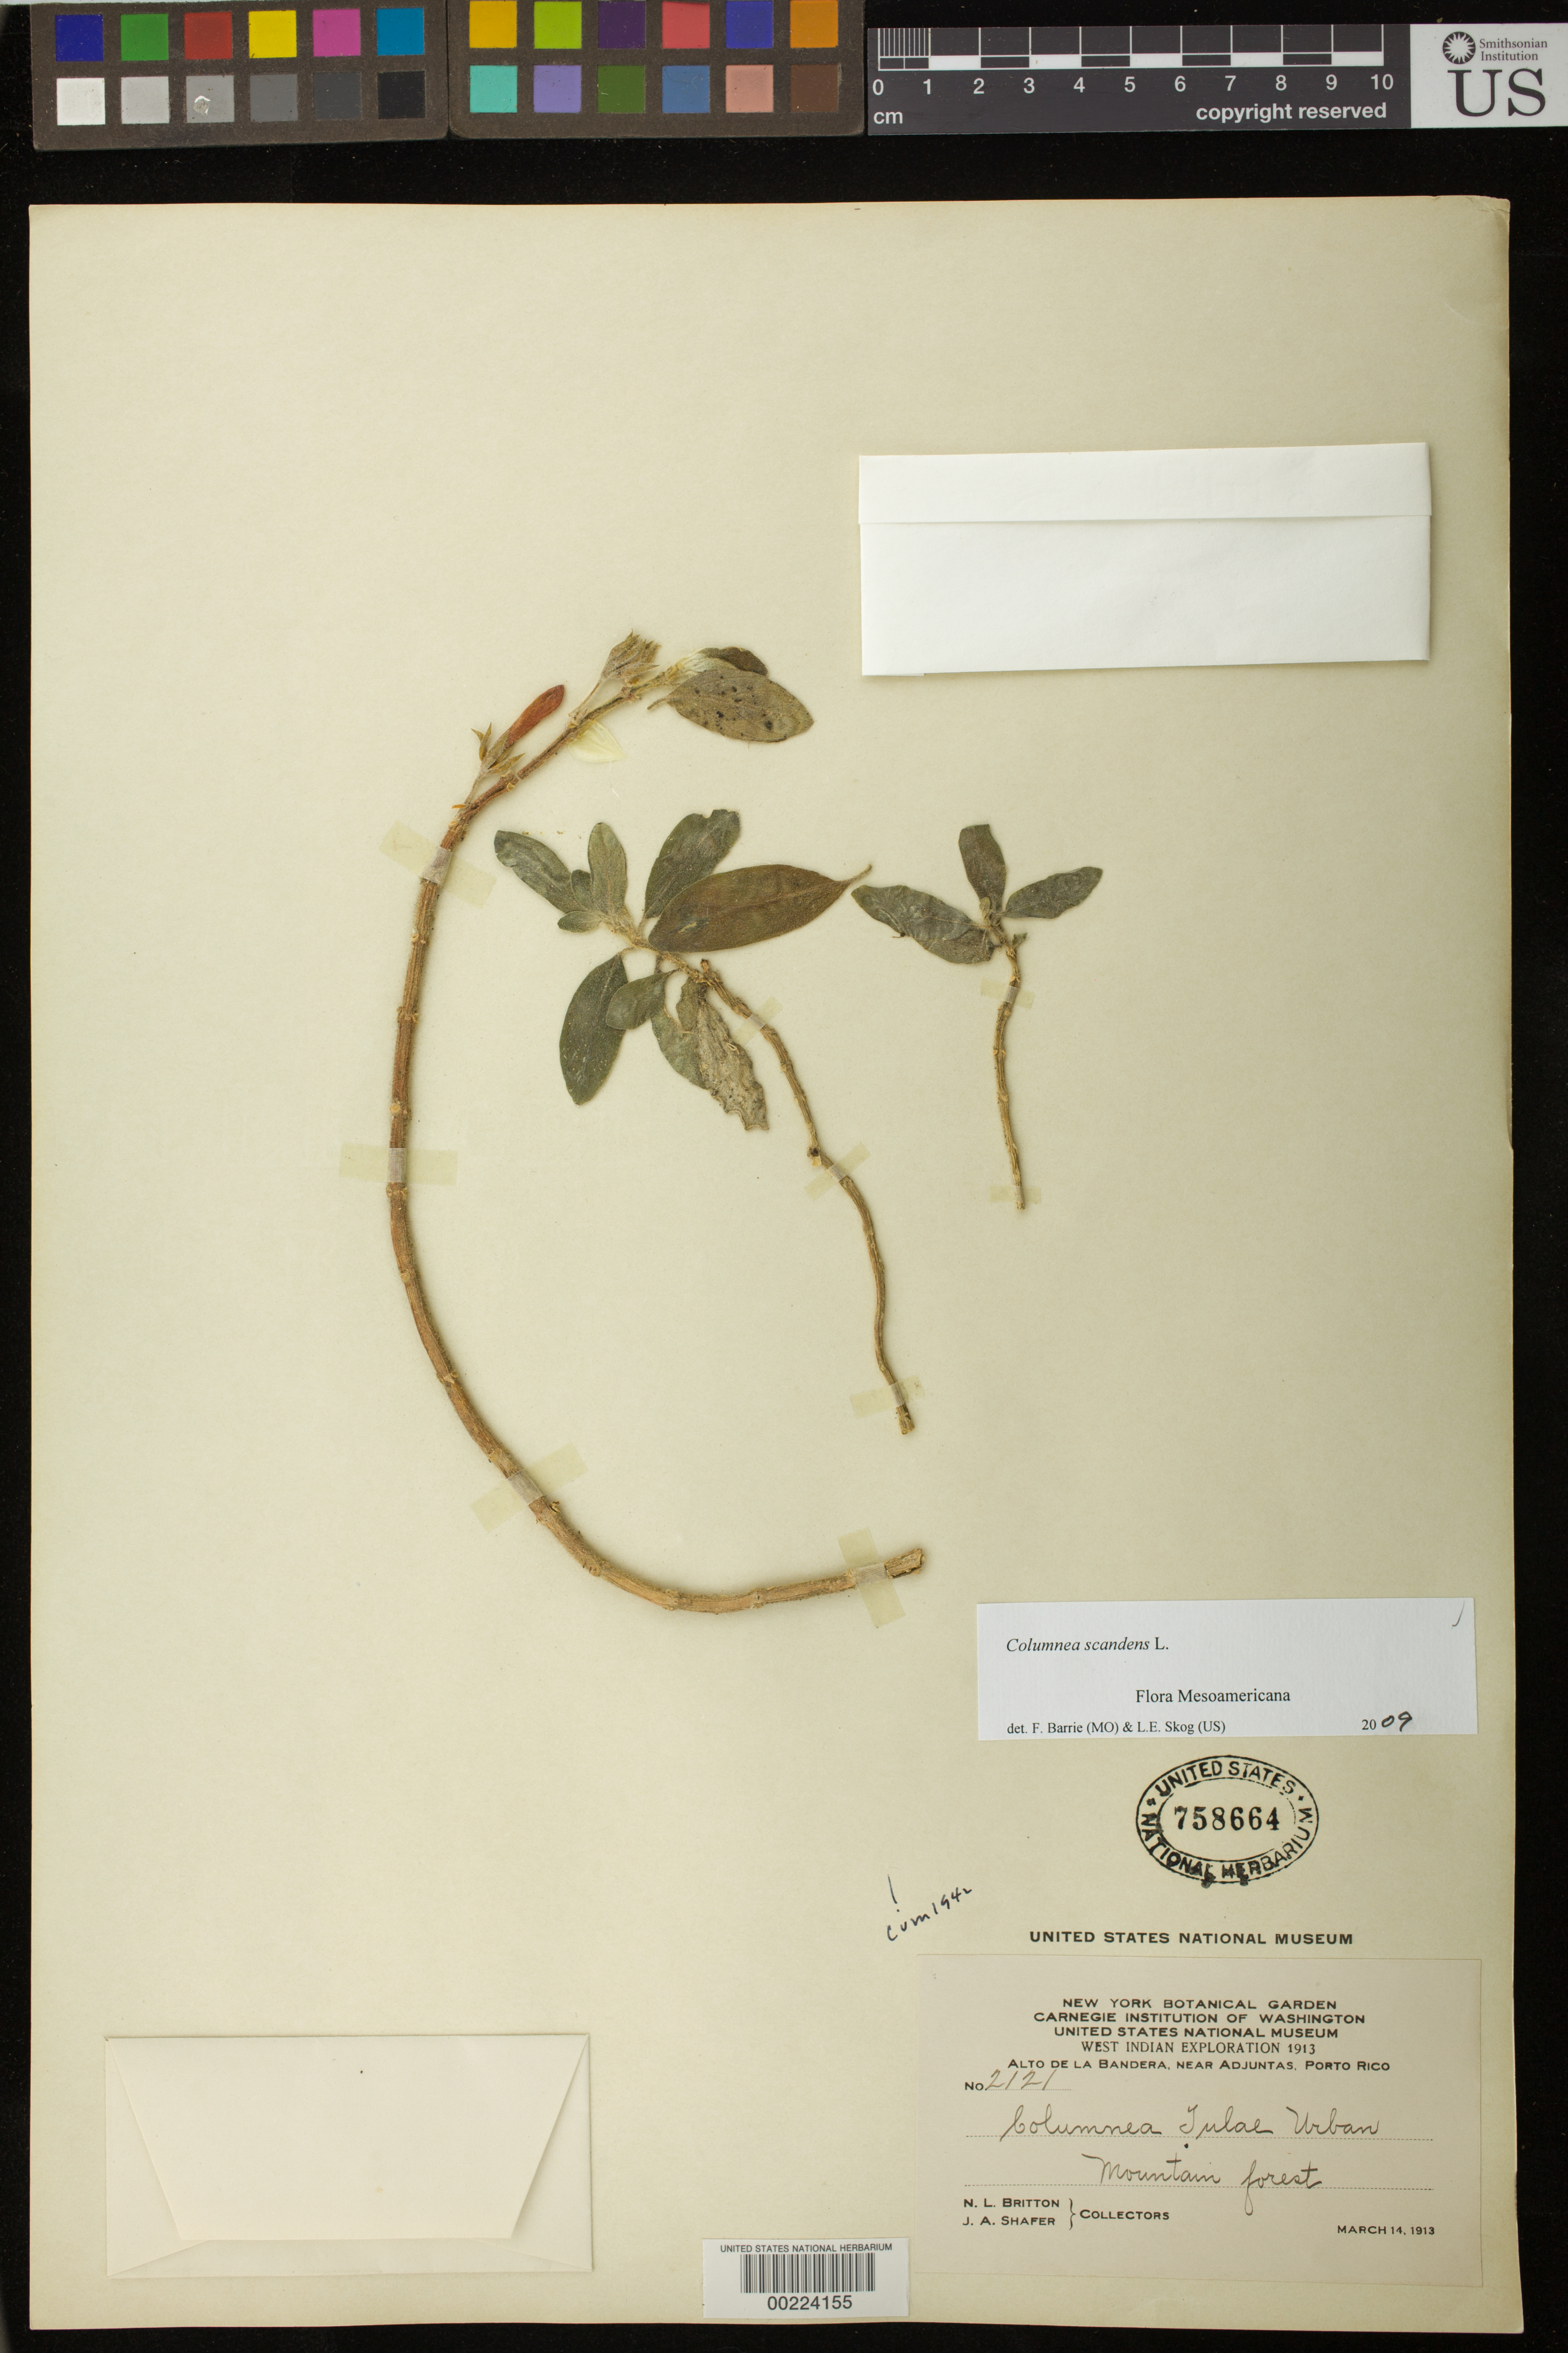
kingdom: Plantae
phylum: Tracheophyta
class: Magnoliopsida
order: Lamiales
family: Gesneriaceae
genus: Columnea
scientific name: Columnea scandens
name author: L.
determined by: Barrie, F. R.; Skog, Laurence E.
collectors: N. Britton & J. A. Shafer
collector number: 2121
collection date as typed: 14 Mar 1913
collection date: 1913-03-14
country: Puerto Rico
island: Puerto Rico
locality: Alto de la Bandera, near Adjuntas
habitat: Mountain forest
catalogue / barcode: US 758664